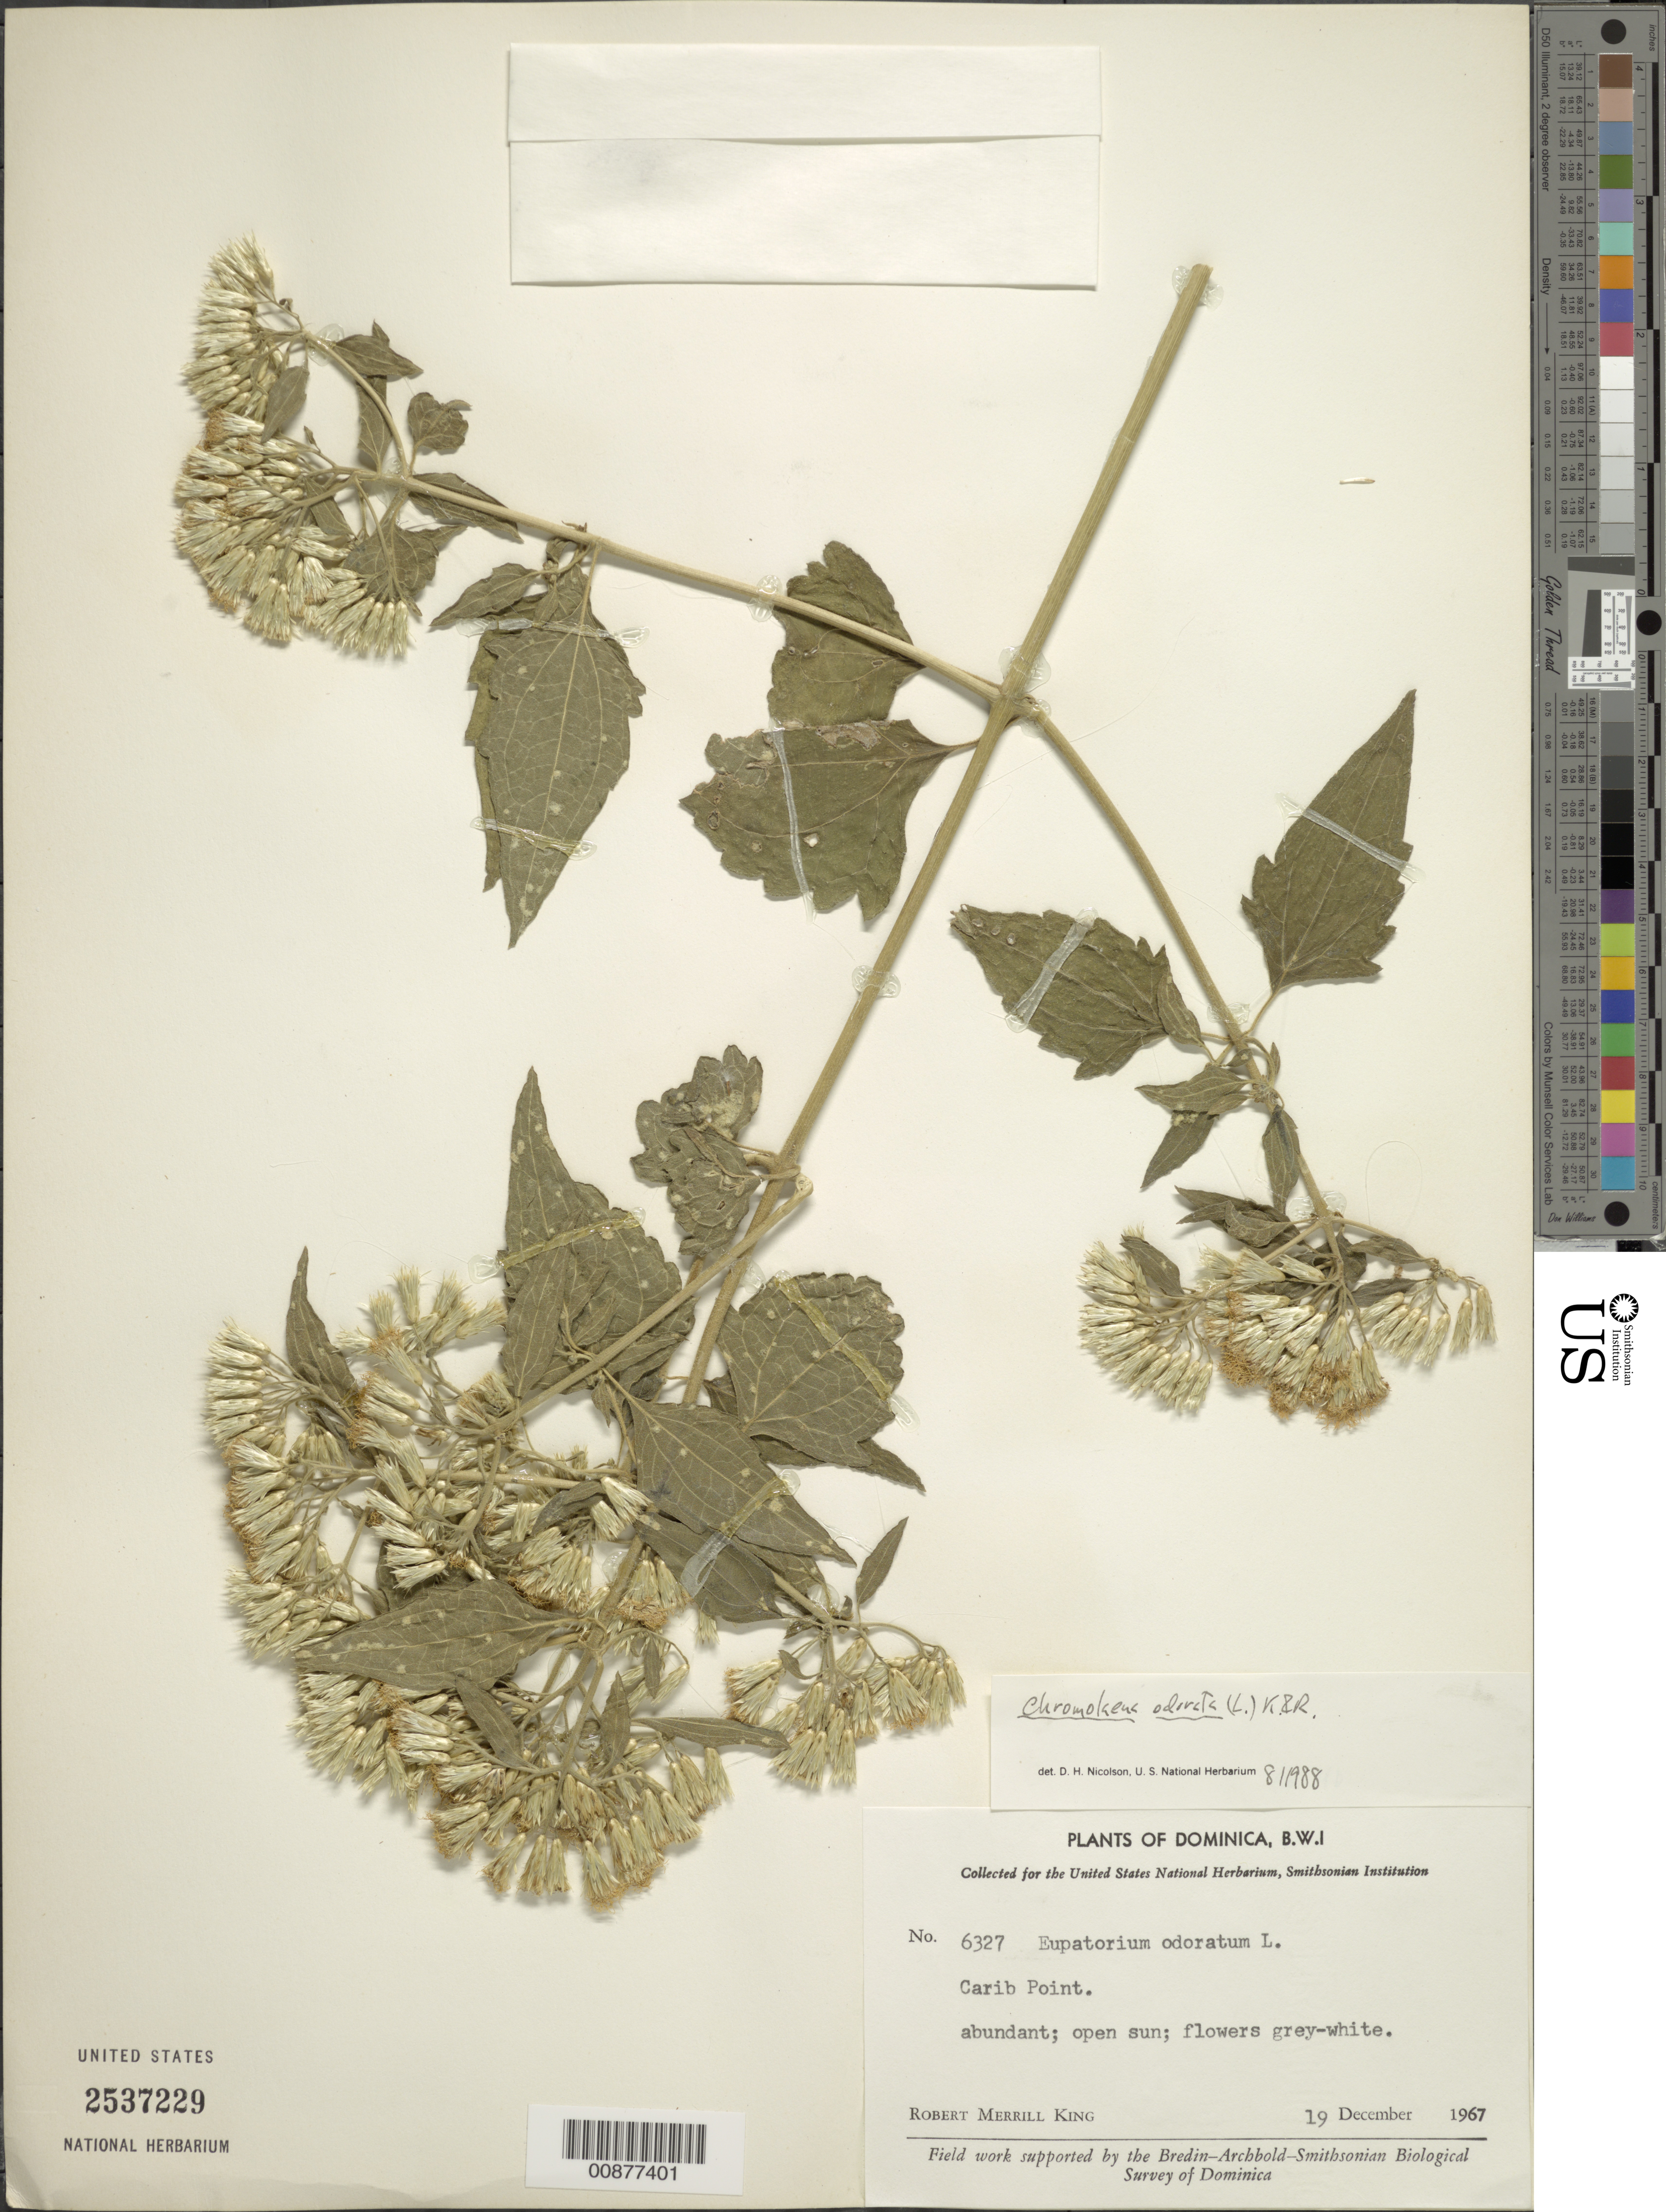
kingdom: Plantae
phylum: Tracheophyta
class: Magnoliopsida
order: Asterales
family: Asteraceae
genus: Chromolaena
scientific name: Chromolaena odorata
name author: (L.) R.M. King & H. Rob.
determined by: Nicolson, Dan H.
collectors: R. M. King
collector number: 6327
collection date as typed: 19 Dec 1967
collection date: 1967-12-19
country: Dominica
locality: Carib Point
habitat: Open sun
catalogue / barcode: US 2537229